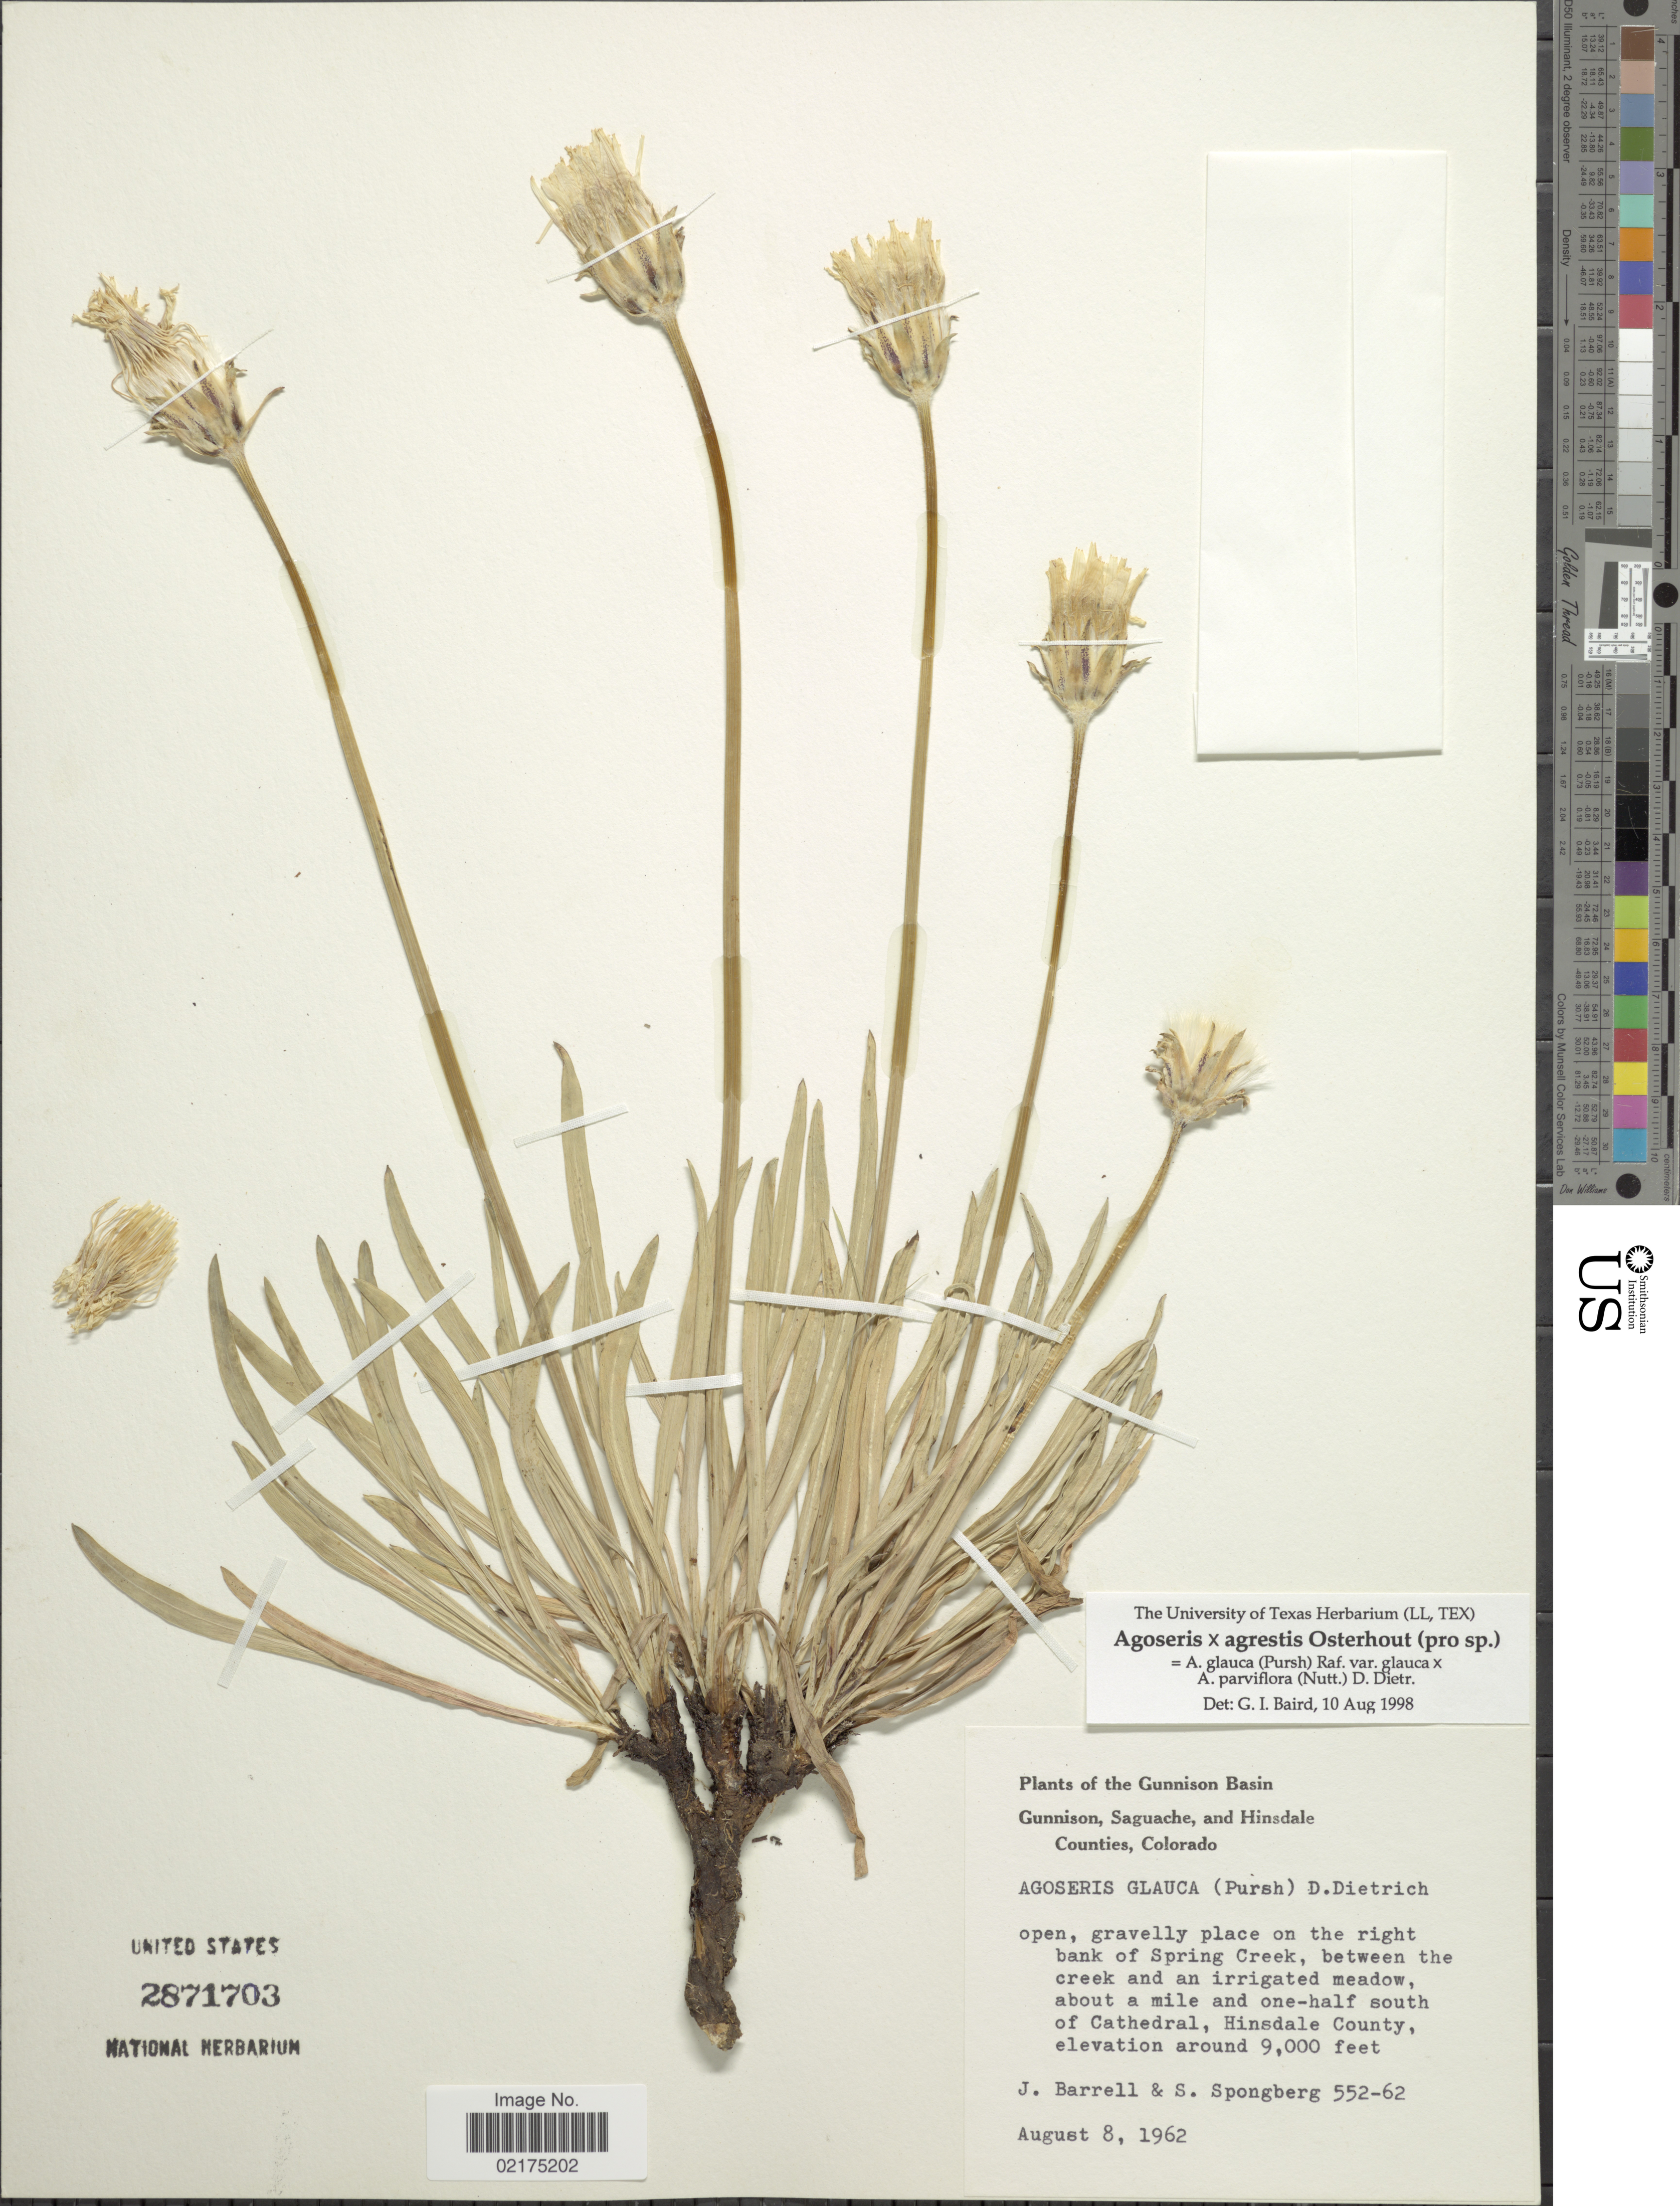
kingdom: Plantae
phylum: Tracheophyta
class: Magnoliopsida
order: Asterales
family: Asteraceae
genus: Agoseris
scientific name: Agoseris agrestis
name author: Osterh.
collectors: J. Barrell & S. A.Spongberg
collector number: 552-62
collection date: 1962-08-08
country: United States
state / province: Colorado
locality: Gunnison Basin, Hinsdale Counties, on the right bank of Spring Creek, between the creek and an irrigated meadow, about a mile and one half south of Cathedral, Hinsdale County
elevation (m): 2743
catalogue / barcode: US 2871703